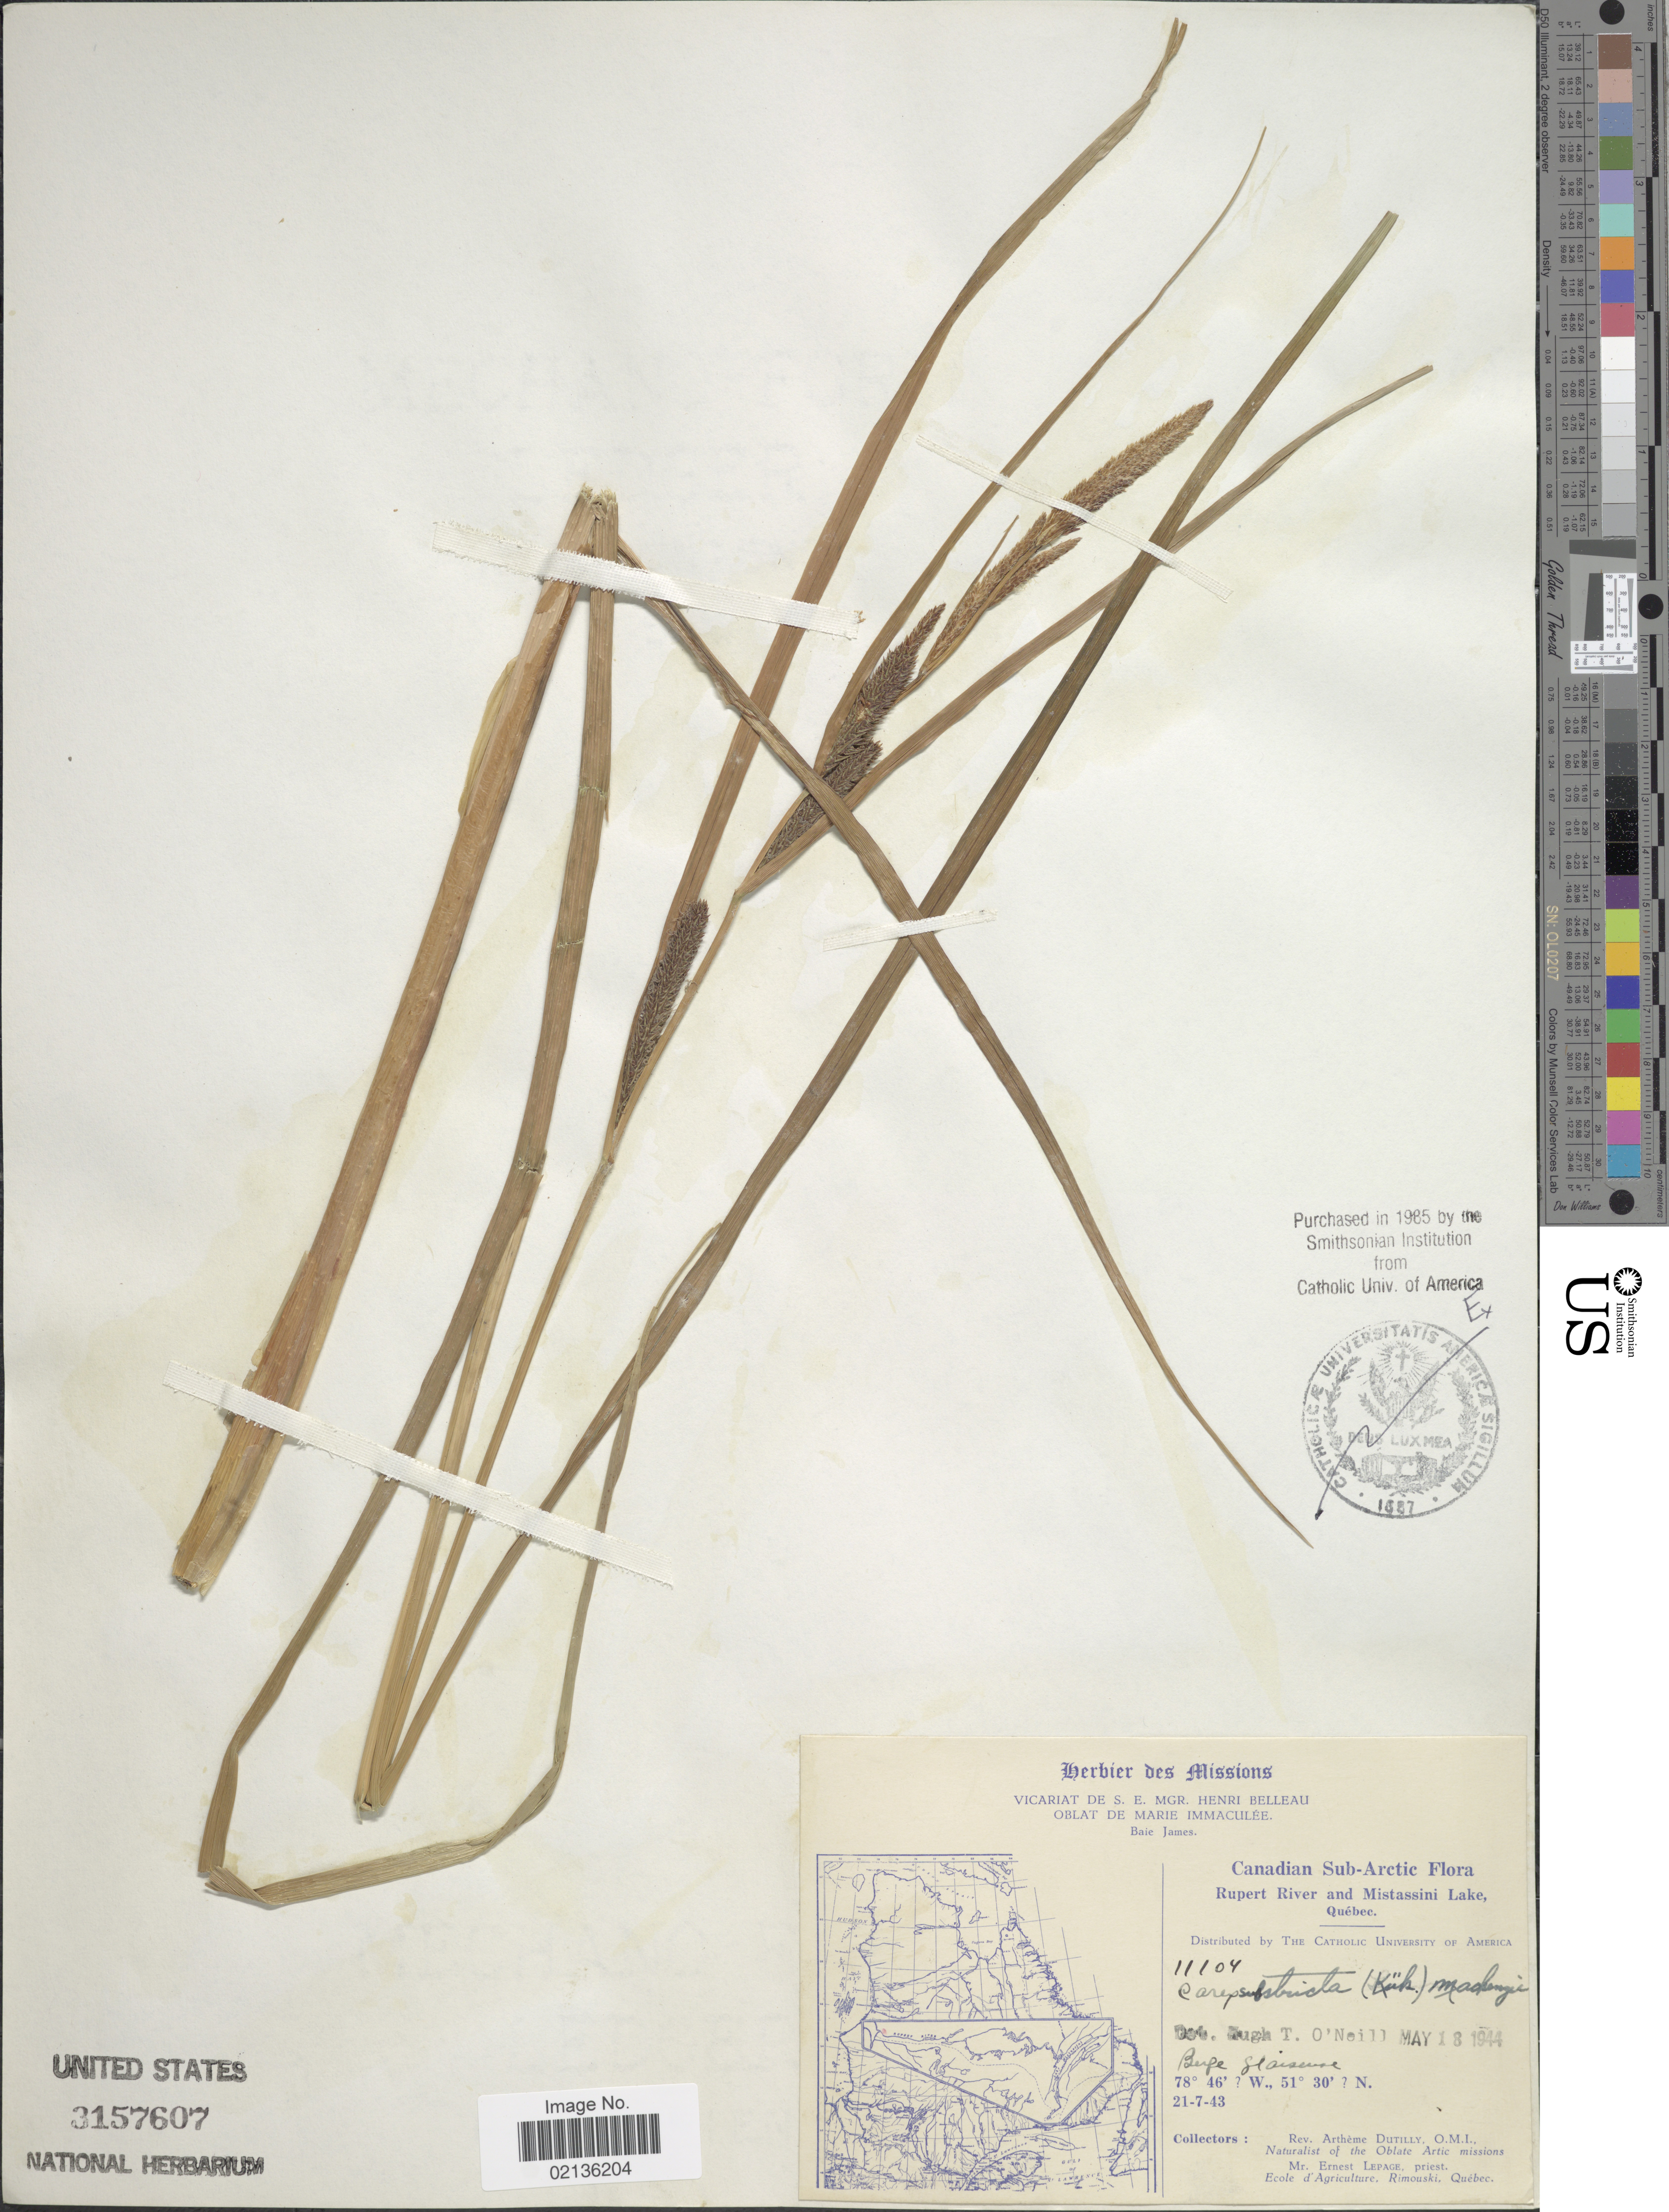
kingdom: Plantae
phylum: Tracheophyta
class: Liliopsida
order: Poales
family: Cyperaceae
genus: Carex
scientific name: Carex aquatilis var. substricta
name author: Wahlenb.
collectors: A. Dutilly & E. Lepage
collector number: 11104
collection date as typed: Transcribed d/m/y: 21/7/43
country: Canada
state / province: Quebec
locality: Canadian Sub-Arctic, Rupert River and Mistassini Lake, Berge glaiseuse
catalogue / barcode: US 3157607